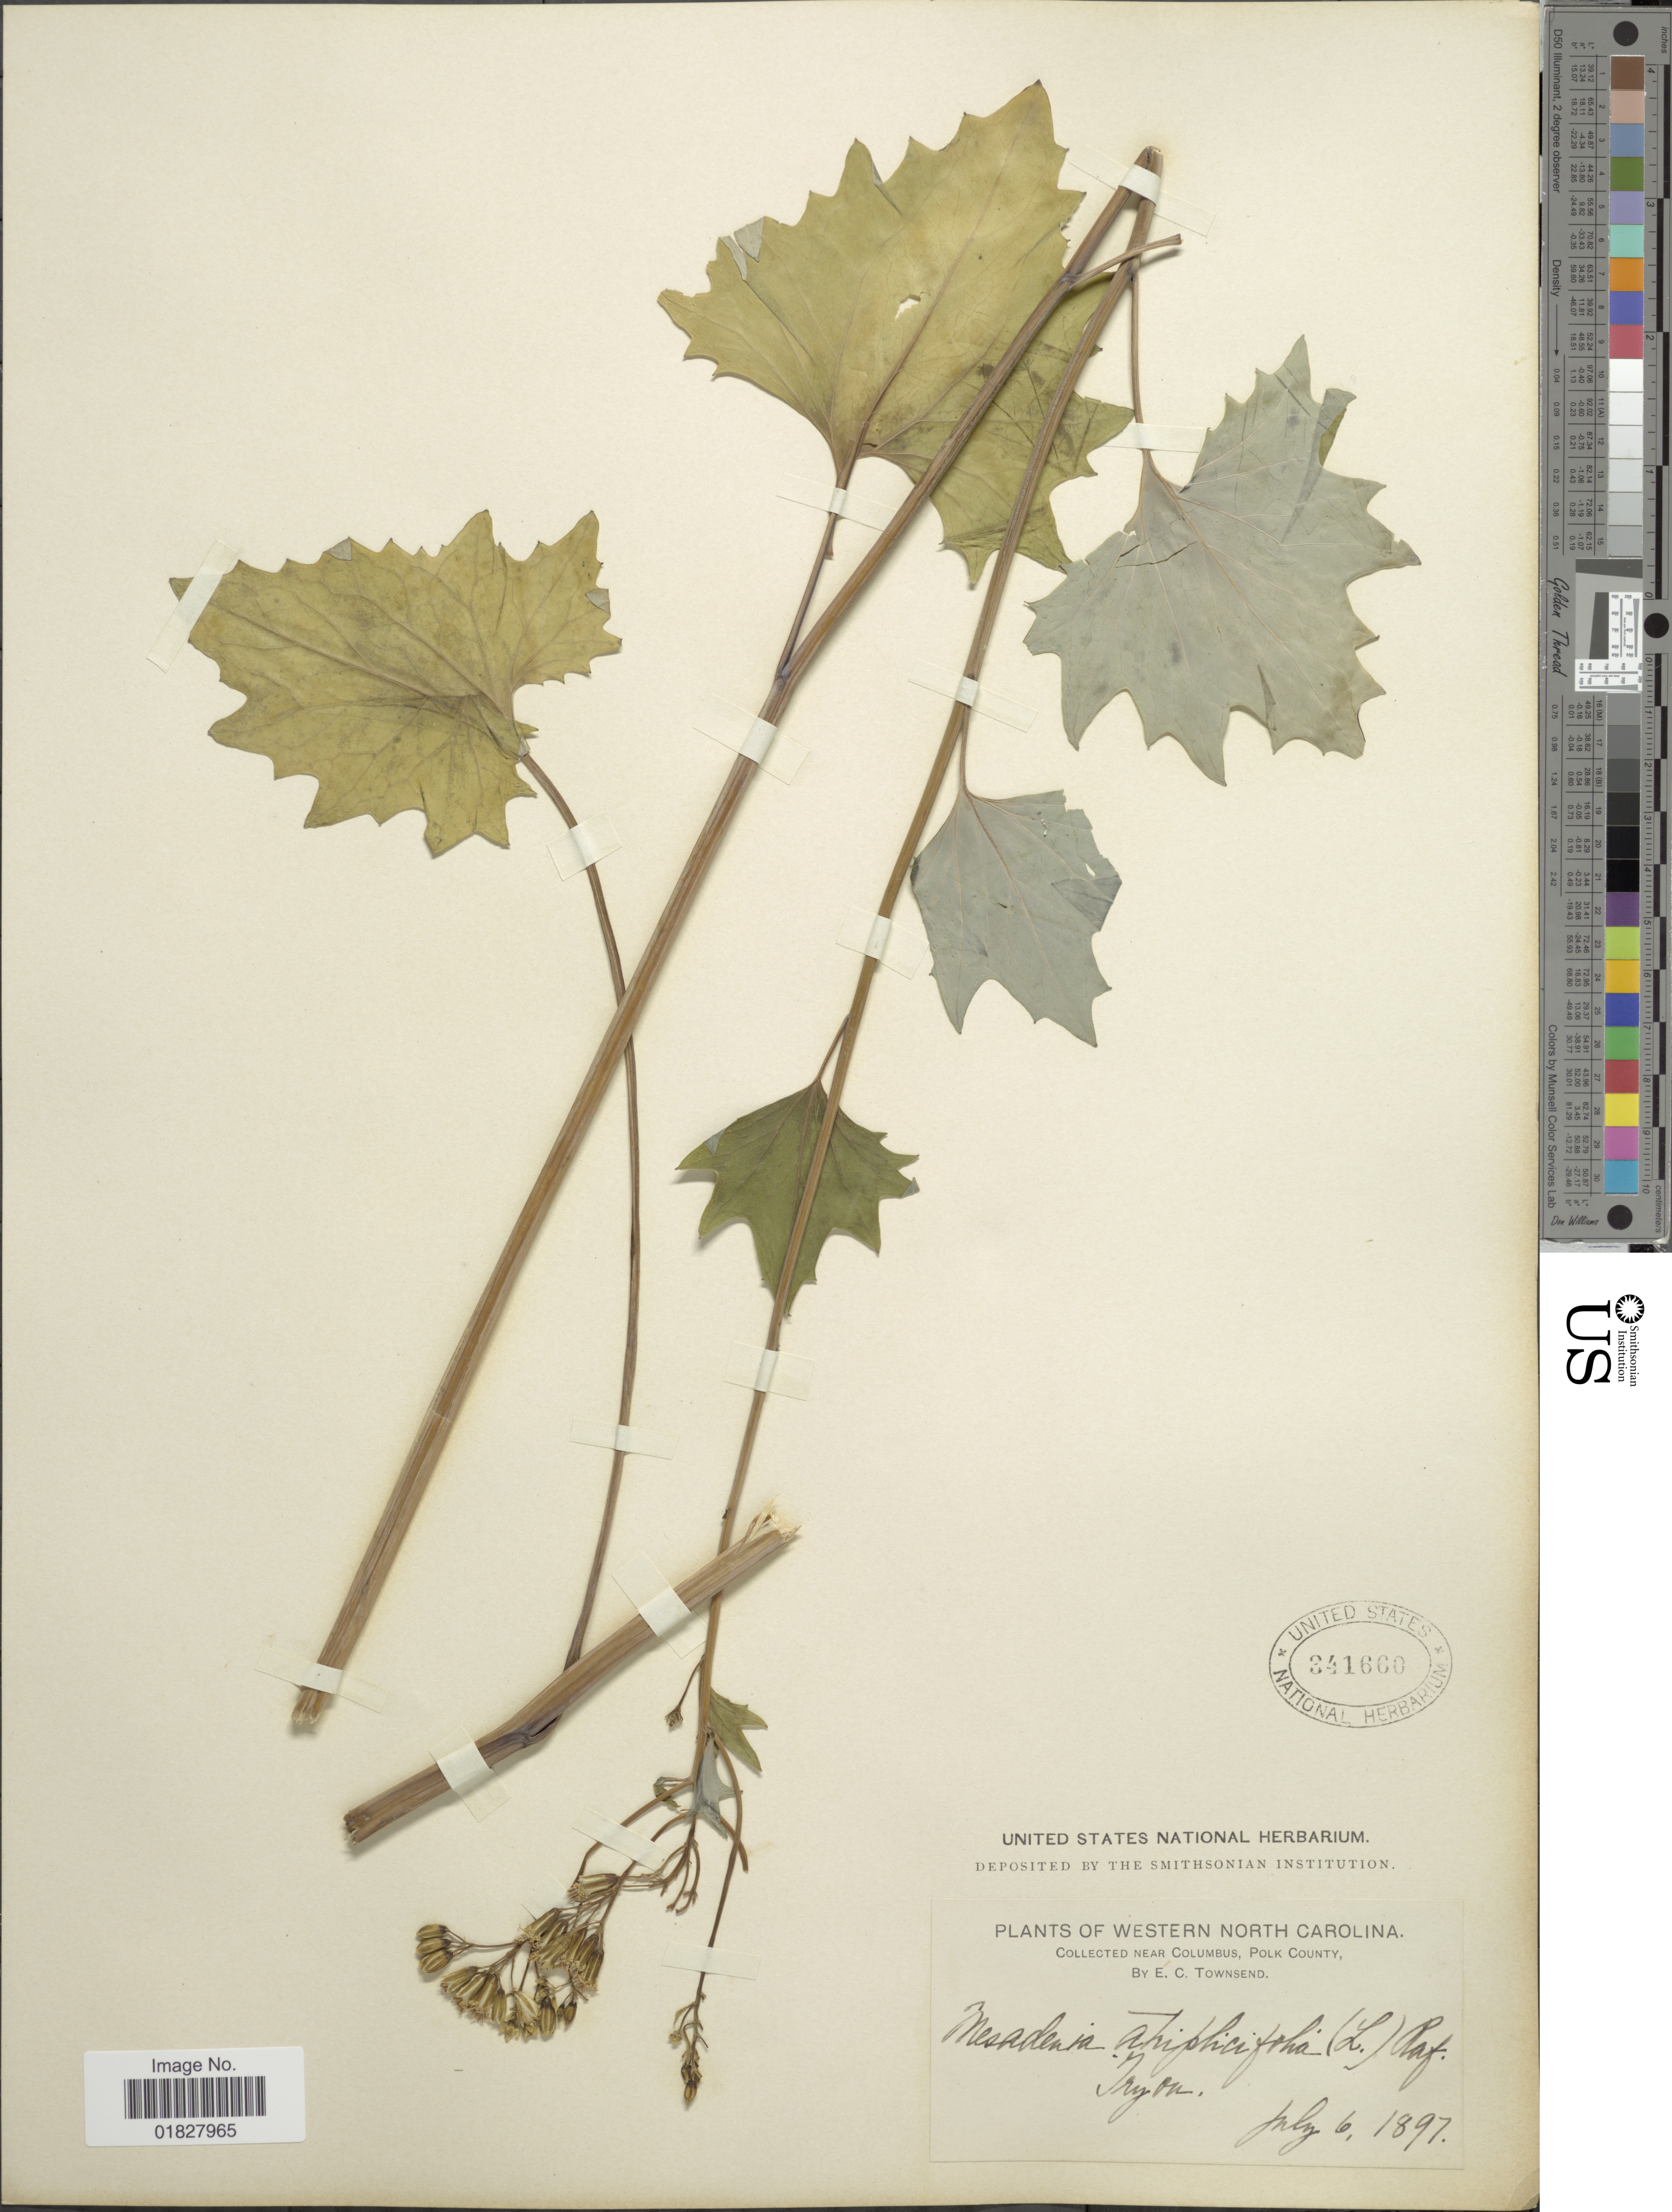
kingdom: Plantae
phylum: Tracheophyta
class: Magnoliopsida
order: Asterales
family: Asteraceae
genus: Arnoglossum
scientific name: Arnoglossum atriplicifolium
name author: (L.) H. Rob.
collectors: E. C. Townsend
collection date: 1897-07-06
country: United States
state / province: North Carolina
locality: Western North Carolina, near Columbus, Polk County, Tryon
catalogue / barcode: US 341660